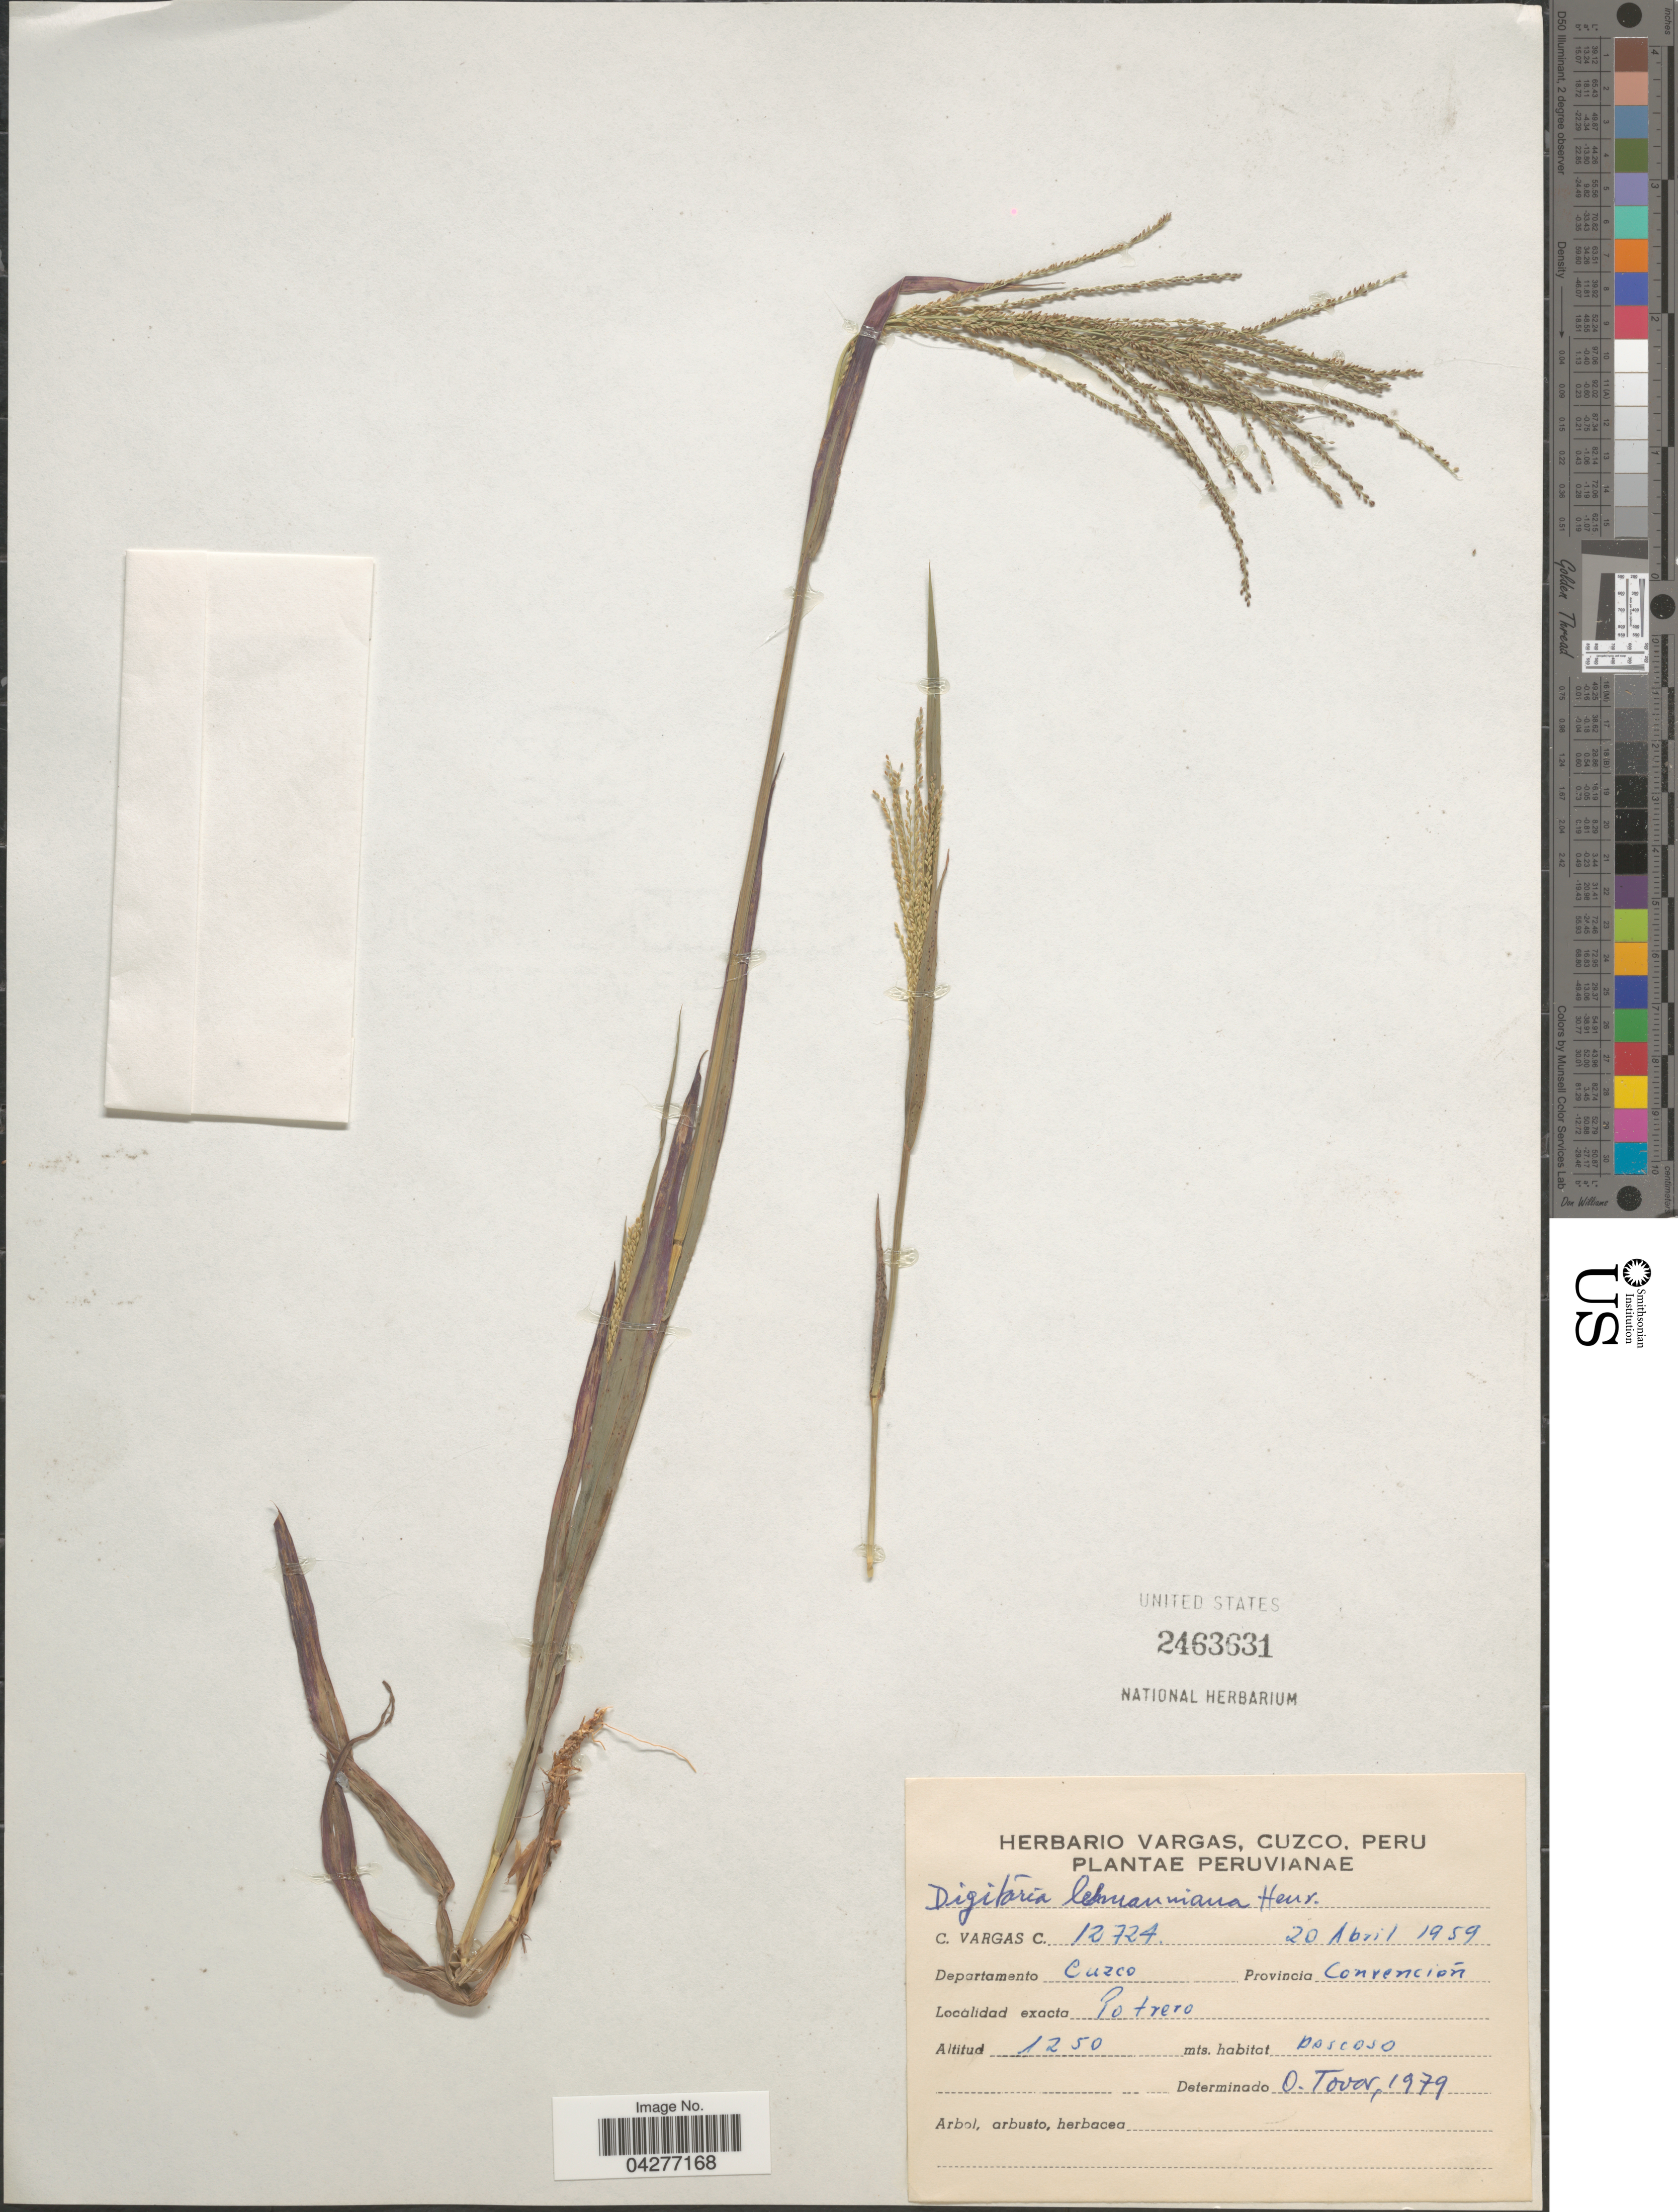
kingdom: Plantae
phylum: Tracheophyta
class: Liliopsida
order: Poales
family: Poaceae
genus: Digitaria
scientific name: Digitaria lehmanniana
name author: Henr.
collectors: C. Vargas Calderón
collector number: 12724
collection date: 1959-04-20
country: Peru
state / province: Cusco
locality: Departamento Cuzco. Provincia Convención. Potrero.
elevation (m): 1250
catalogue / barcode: US 2463631